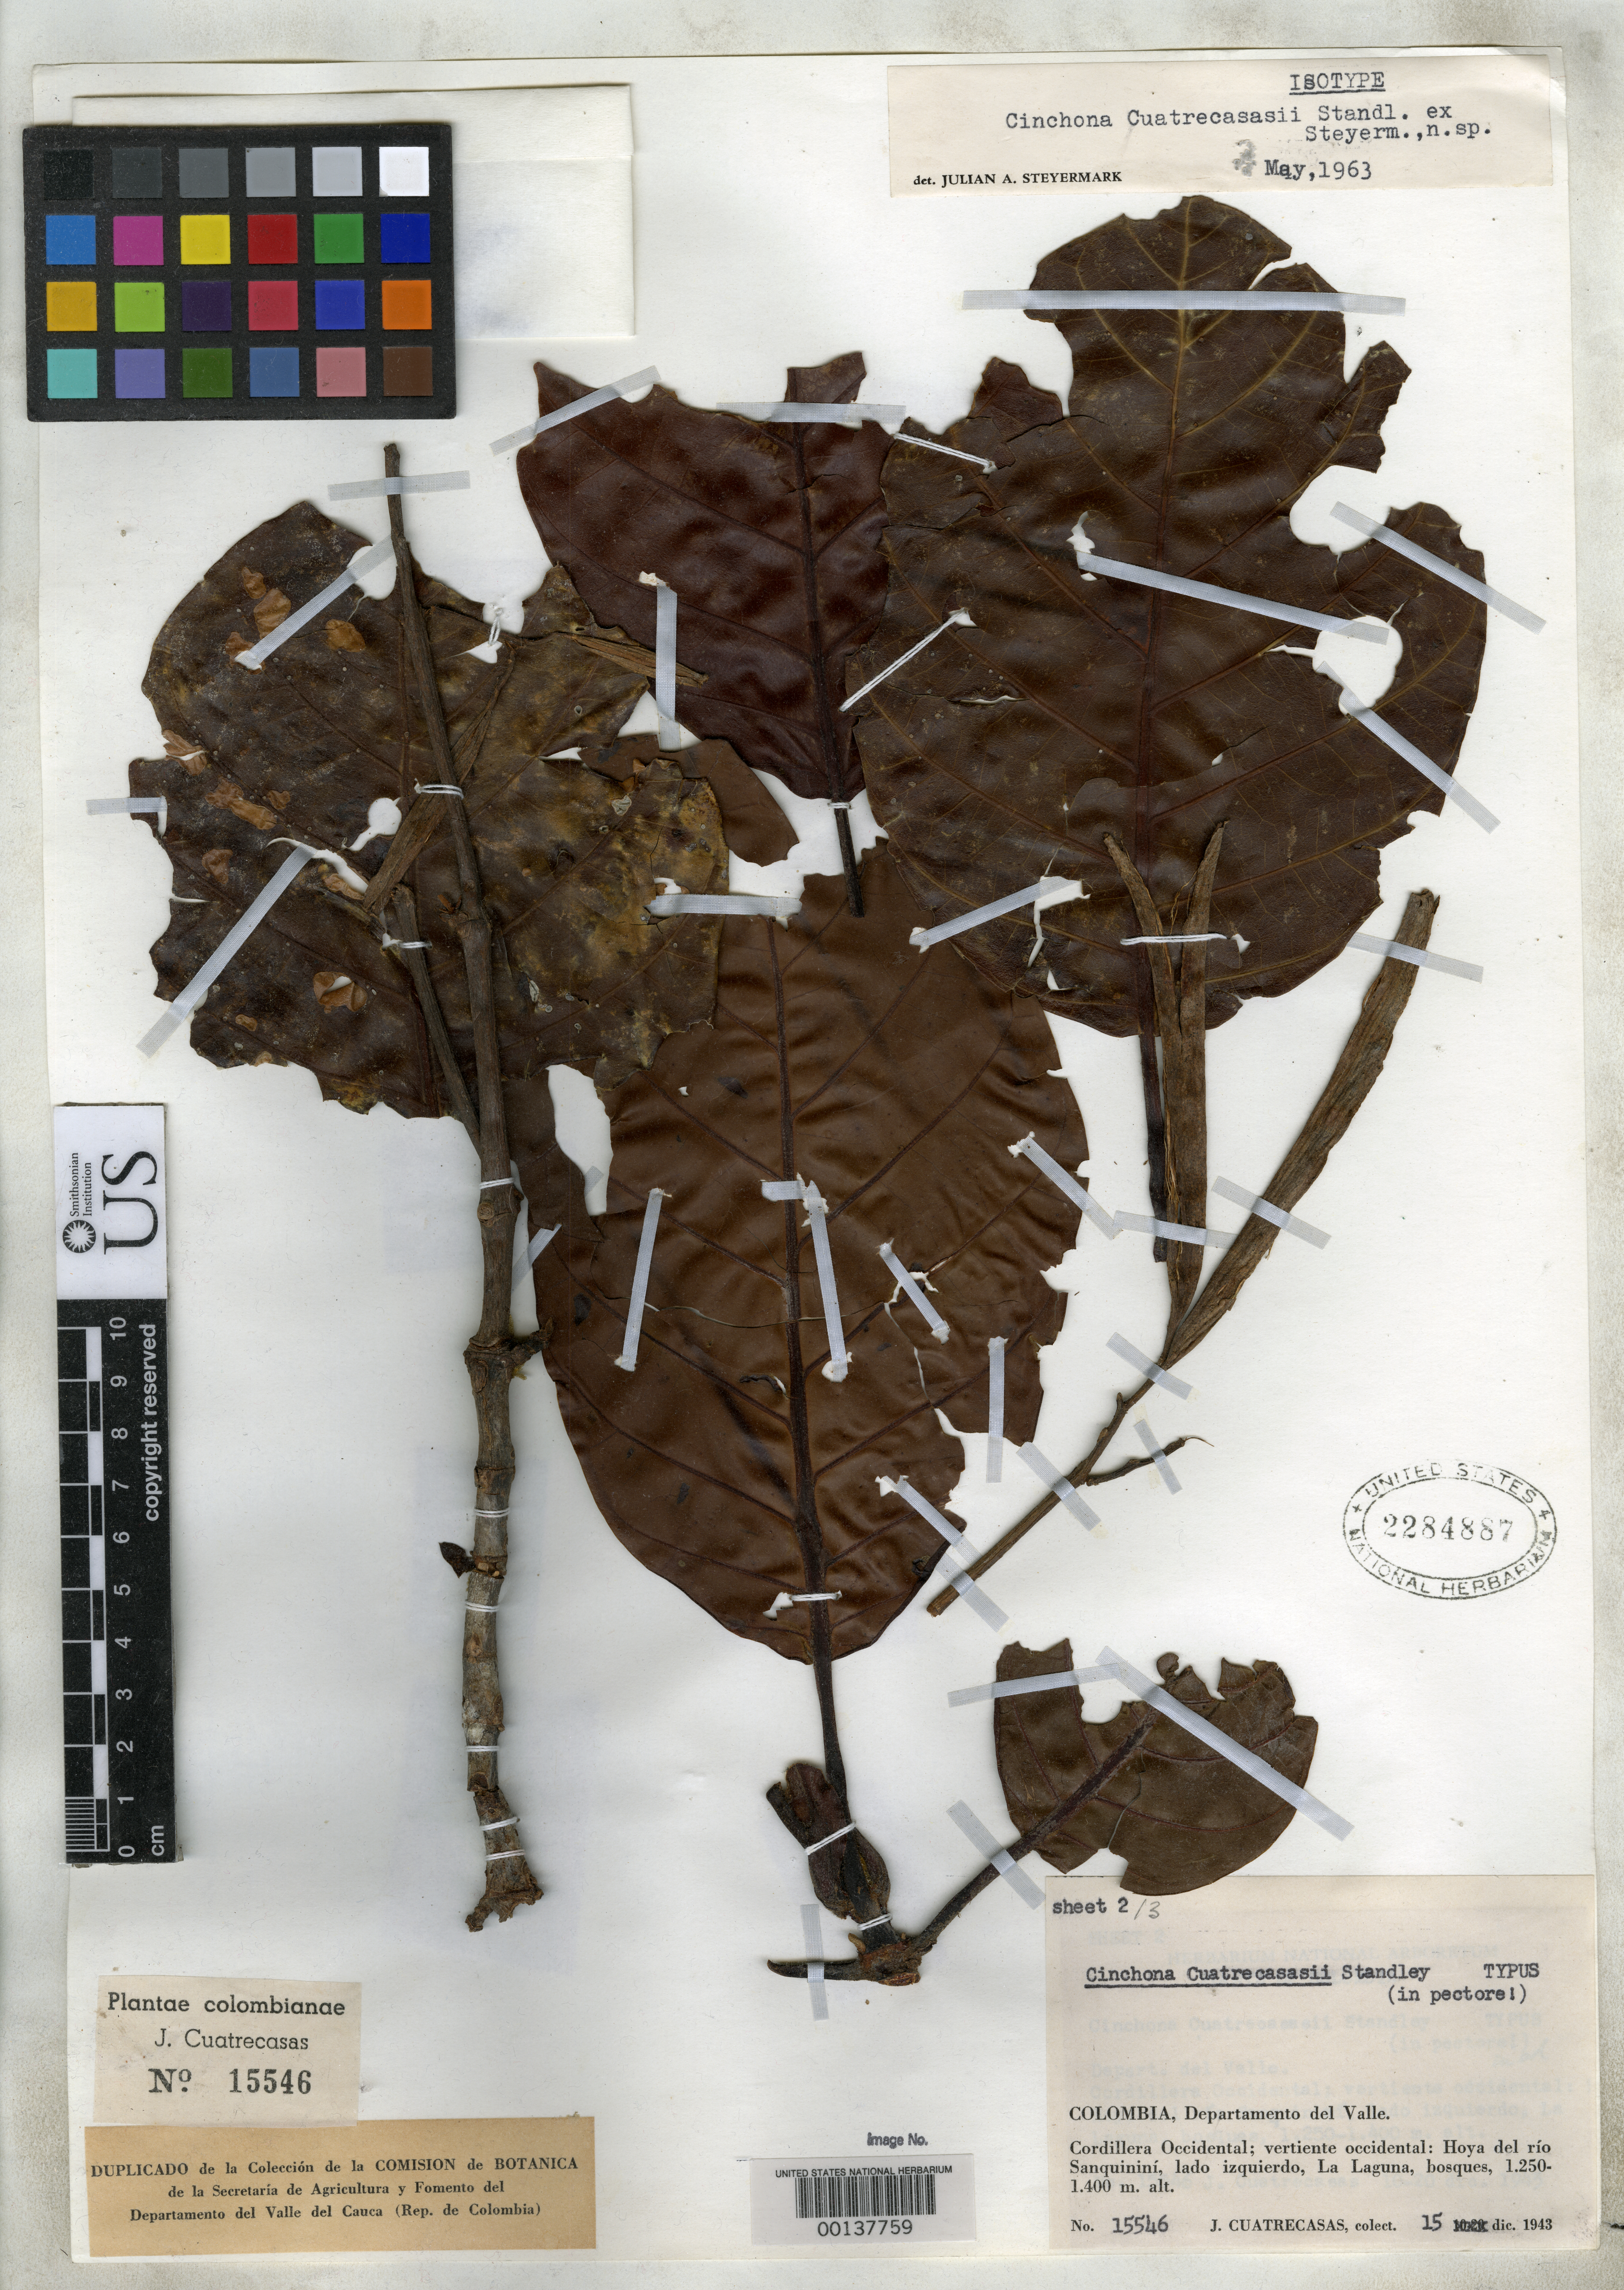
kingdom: Plantae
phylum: Tracheophyta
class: Magnoliopsida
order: Gentianales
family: Rubiaceae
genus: Cinchona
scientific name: Cinchona cuatrecasasii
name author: Standl. in Steyerm.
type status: Isotype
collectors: J. Cuatrecasas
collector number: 15546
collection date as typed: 15 Dec 1943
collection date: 1943-12-15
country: Colombia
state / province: Valle del Cauca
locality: Rio Sanquinini.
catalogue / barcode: US 2284887